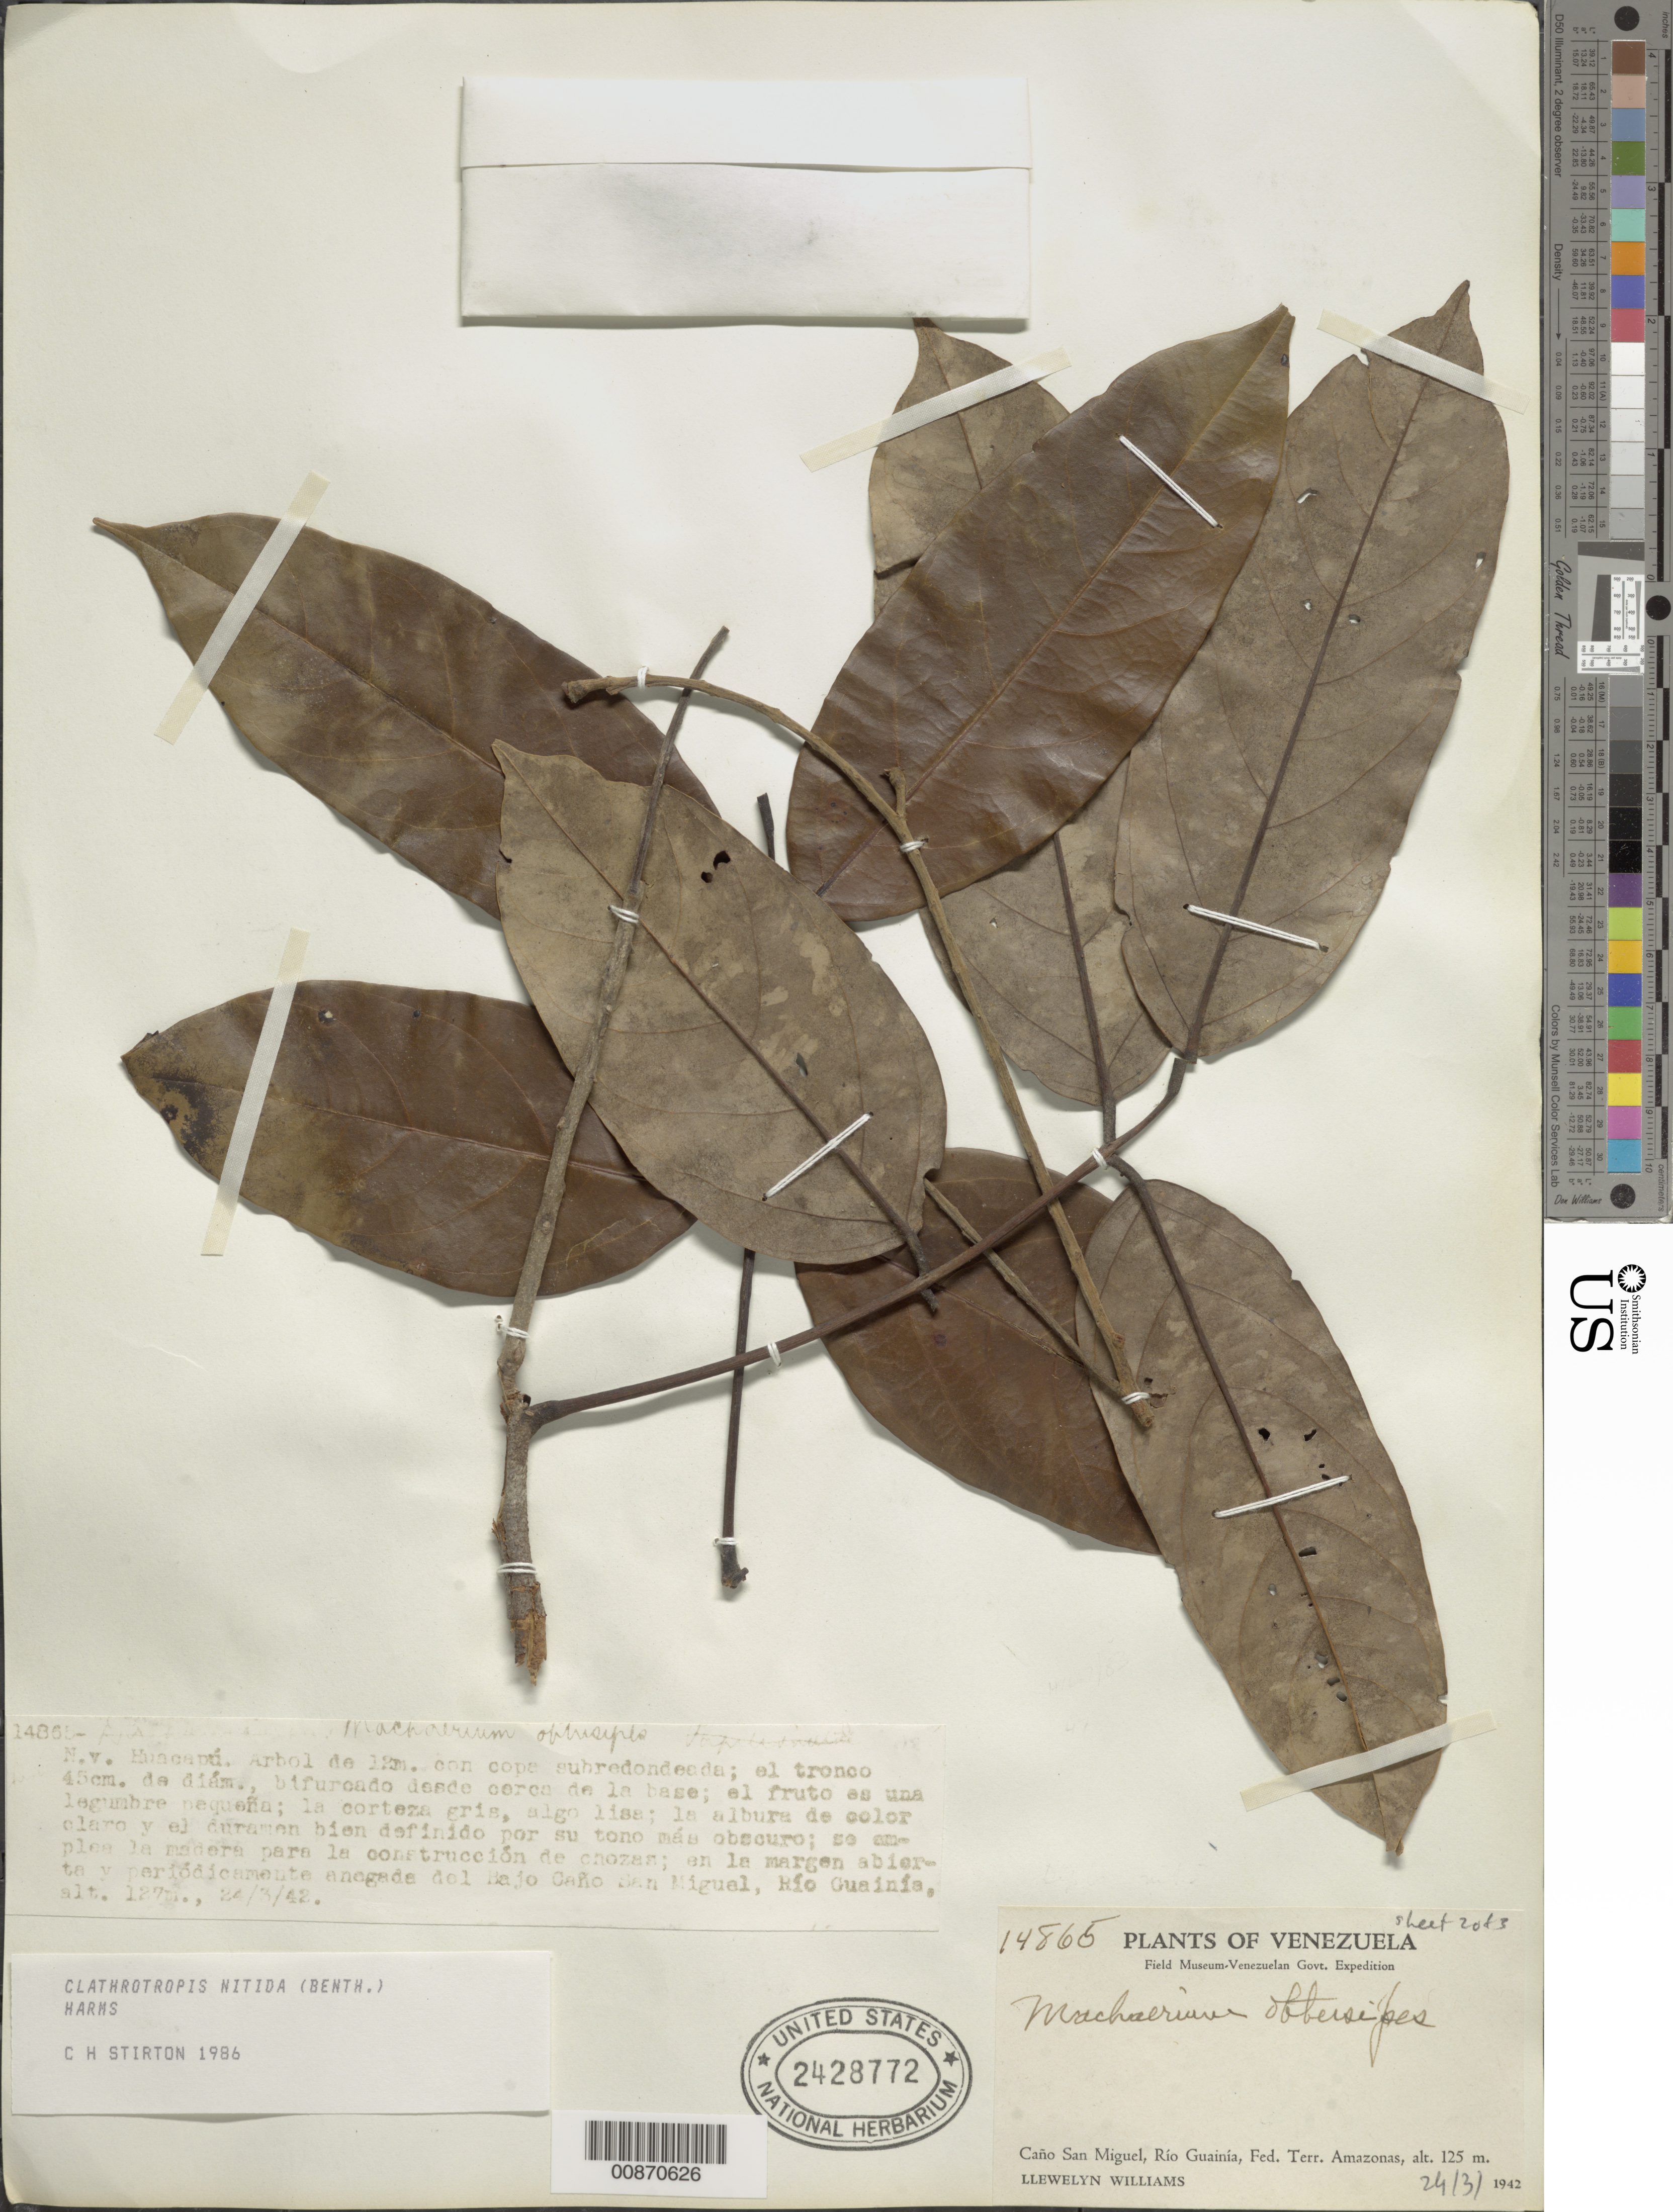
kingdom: Plantae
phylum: Tracheophyta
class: Magnoliopsida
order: Fabales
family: Fabaceae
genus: Clathrotropis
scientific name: Clathrotropis nitida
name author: Harms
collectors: Ll. Williams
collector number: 14865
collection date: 1942-03-24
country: Venezuela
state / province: Amazonas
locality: Cano San Miguel, Rio Guainia, Fed. Terr. Amazonas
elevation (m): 125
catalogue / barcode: US 2428772